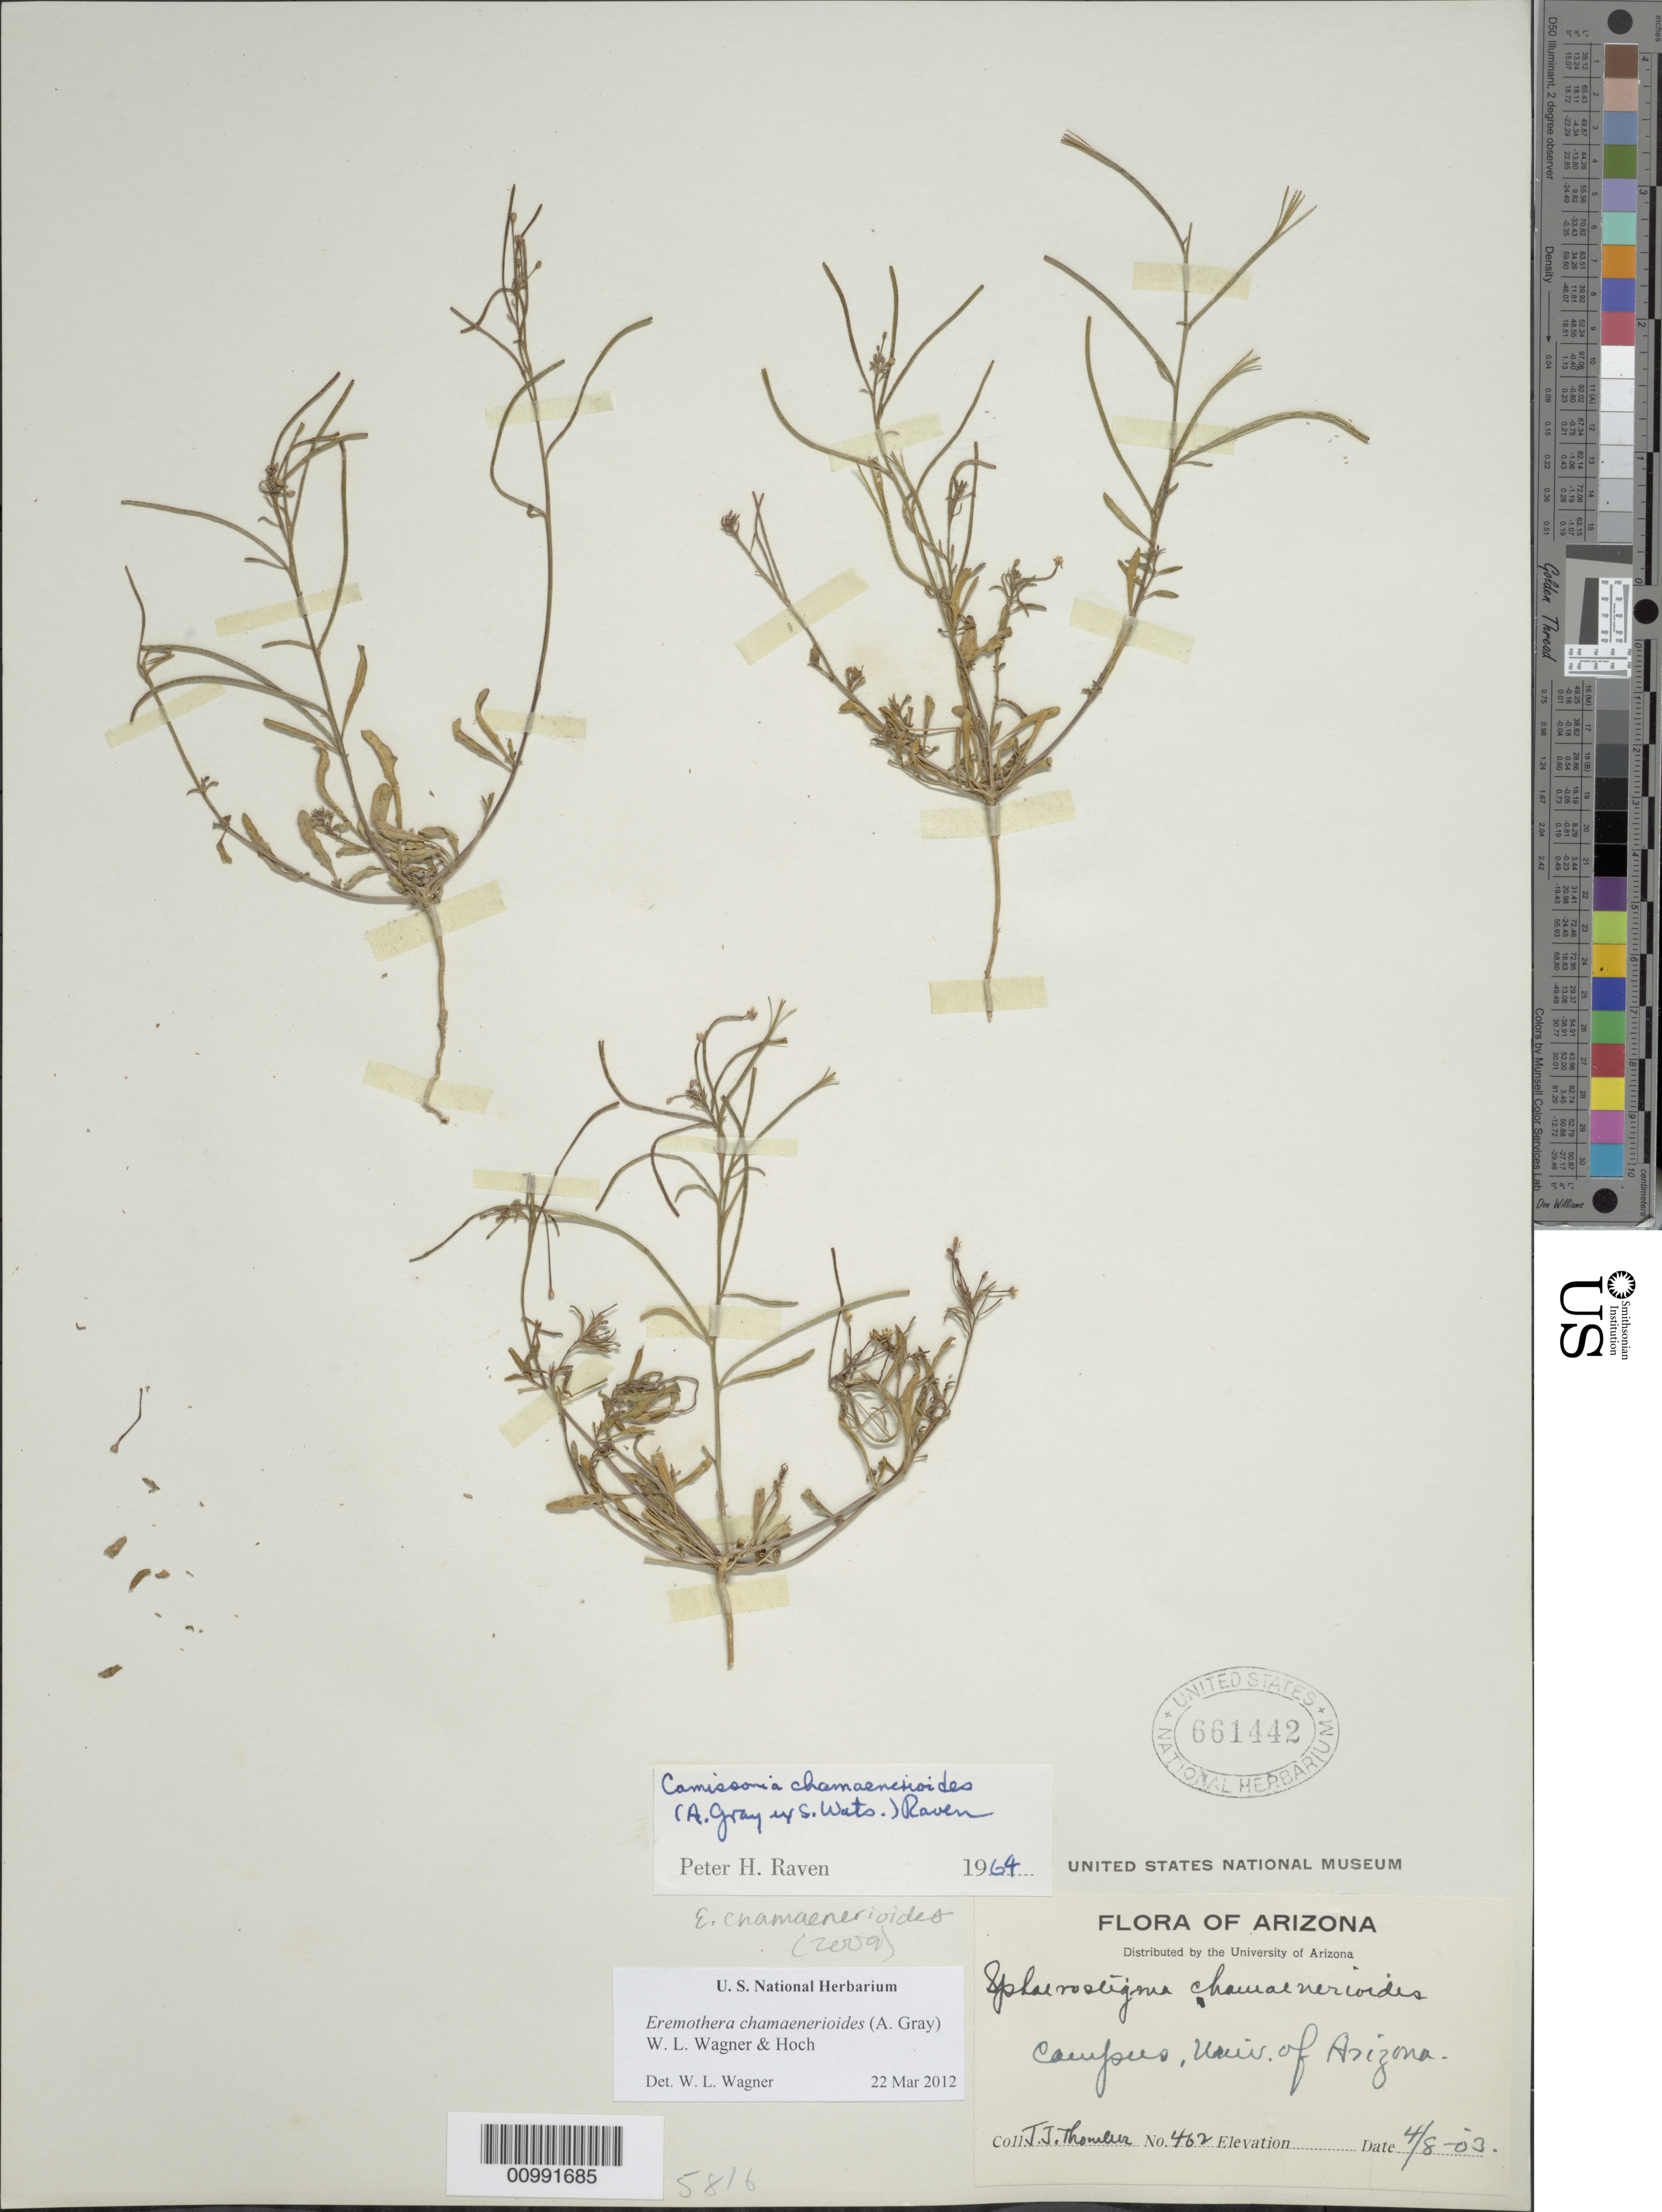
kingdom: Plantae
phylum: Tracheophyta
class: Magnoliopsida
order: Myrtales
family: Onagraceae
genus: Eremothera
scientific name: Eremothera chamaenerioides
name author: (A. Gray) W.L. Wagner & Hoch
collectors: J. Thornber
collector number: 462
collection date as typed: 08 Apr 1903 or 04 Aug 1903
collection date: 1903-04-08/1903-08-04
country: United States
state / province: Arizona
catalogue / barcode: US 661442